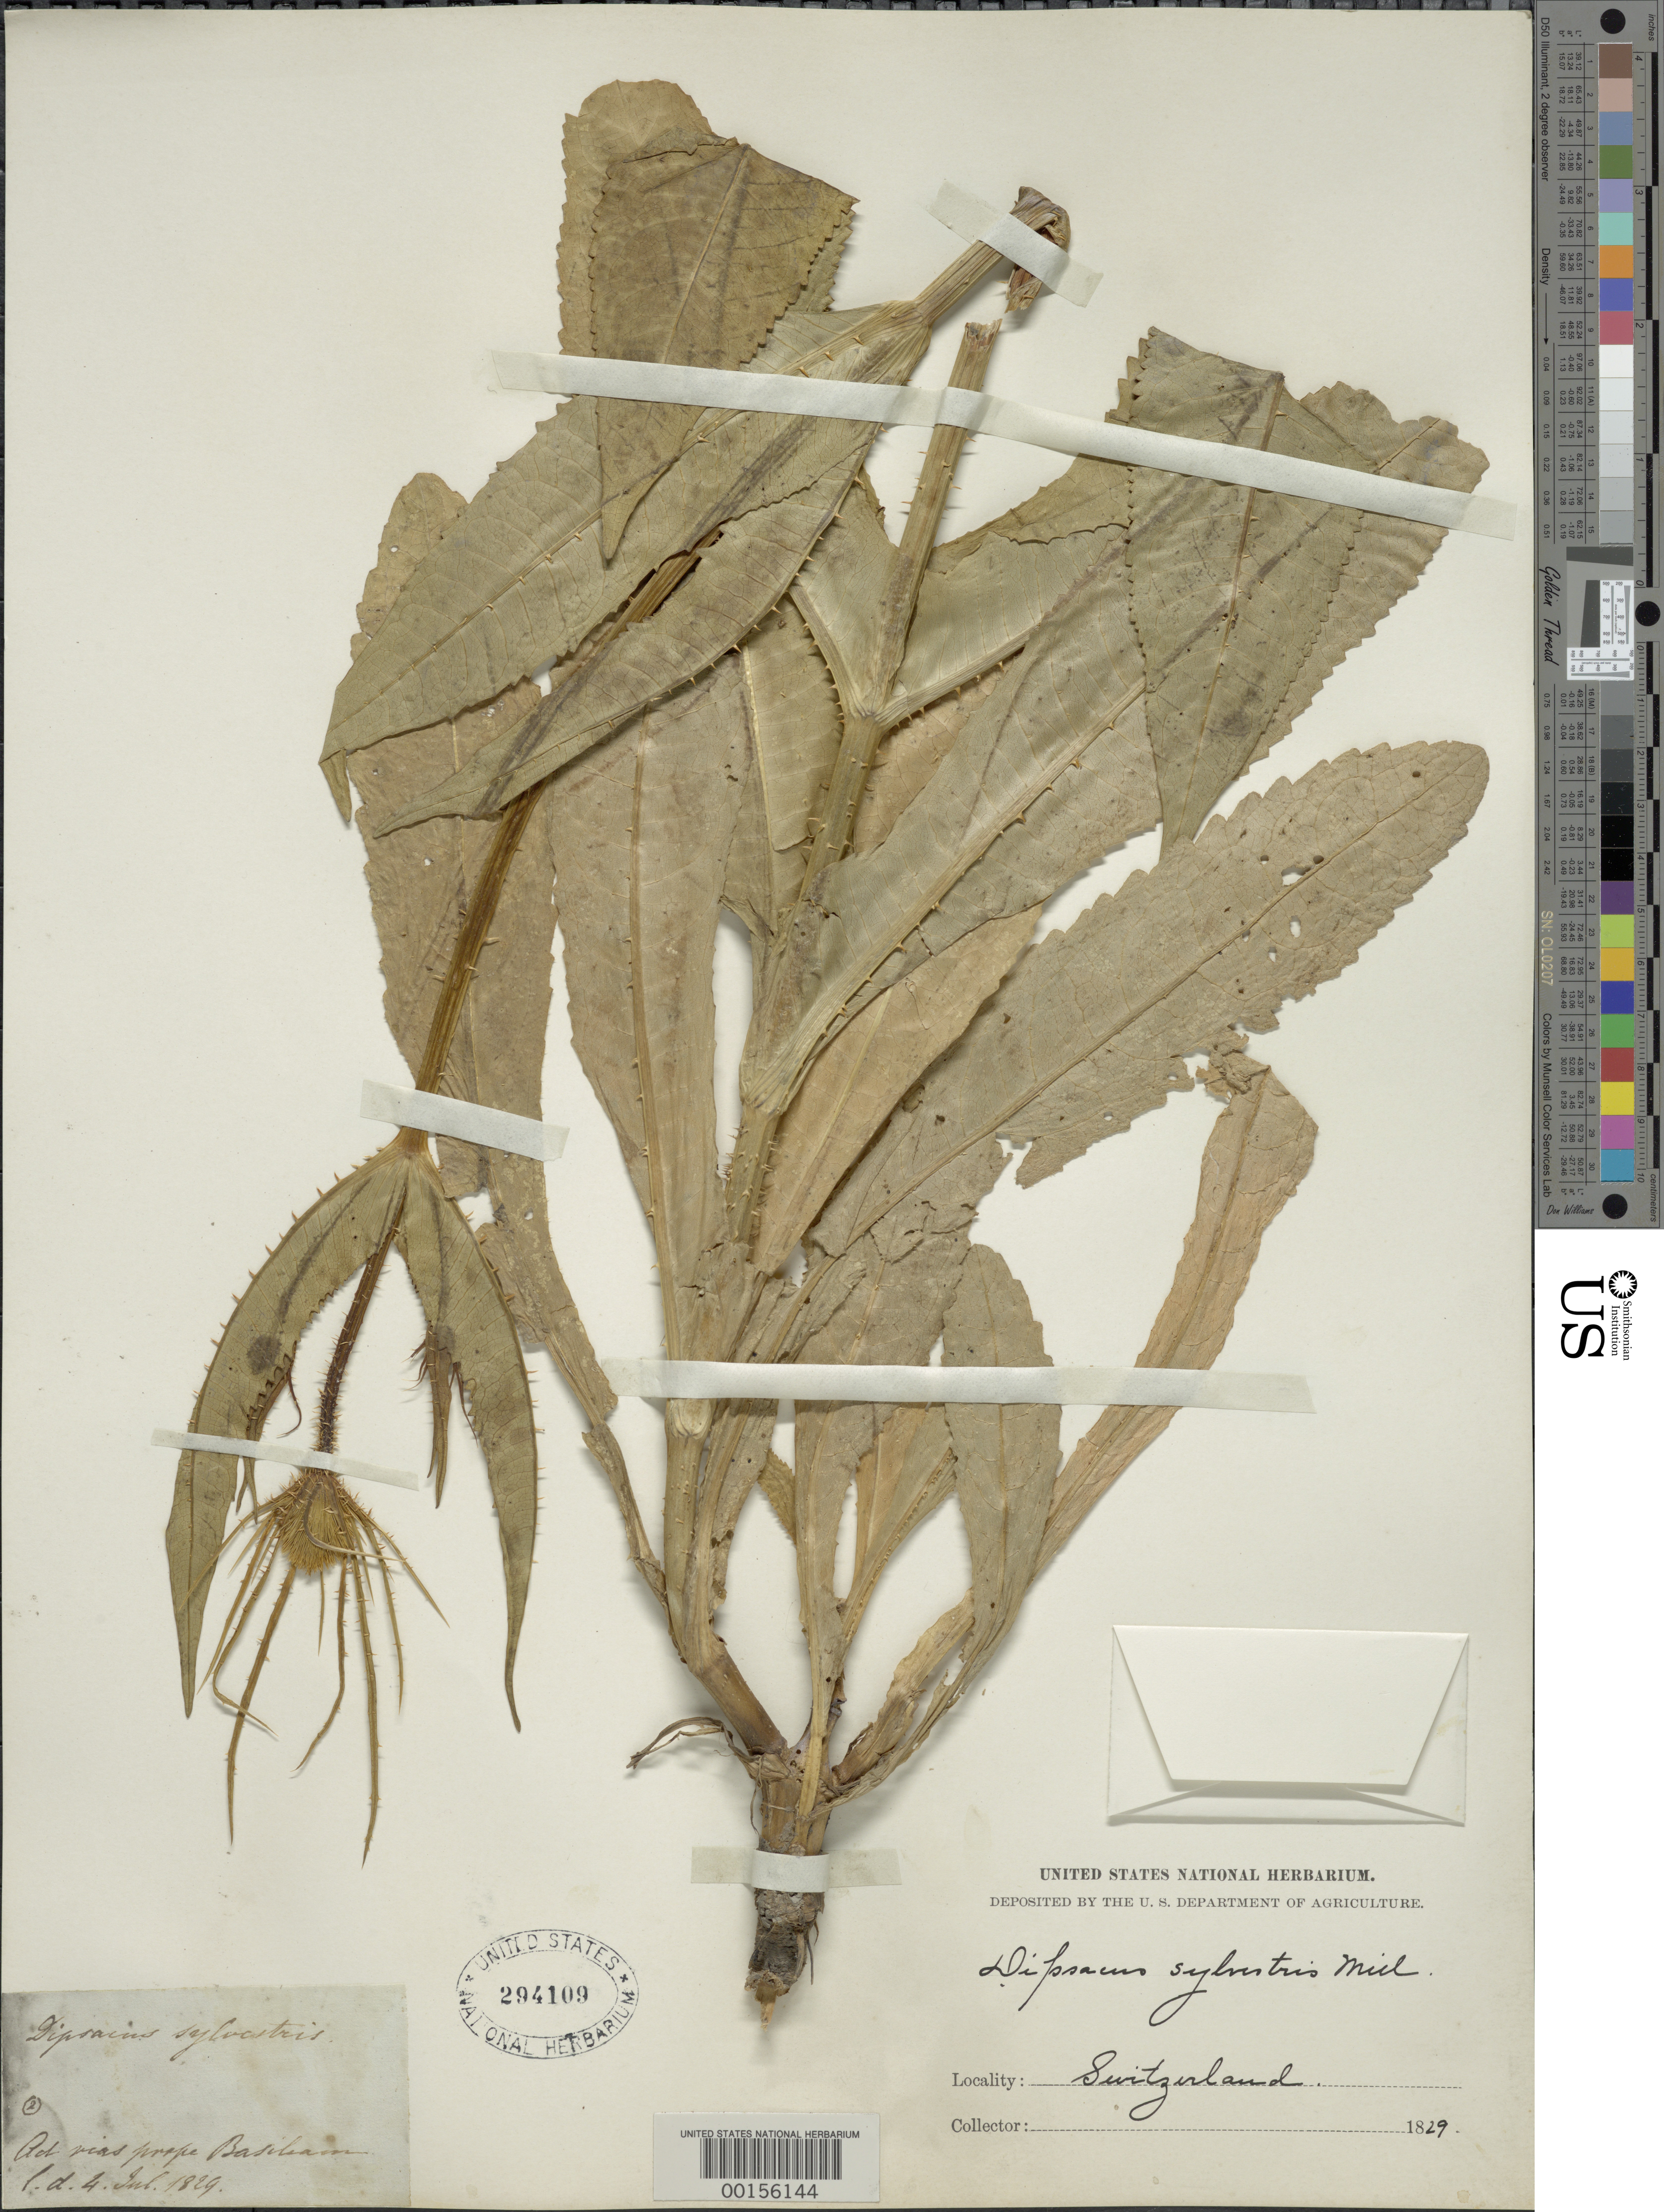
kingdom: Plantae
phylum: Tracheophyta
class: Magnoliopsida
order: Dipsacales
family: Caprifoliaceae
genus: Dipsacus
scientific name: Dipsacus sylvestris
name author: Huds.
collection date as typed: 04 Jul 1829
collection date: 1829-07-04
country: Switzerland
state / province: Basel-Stadt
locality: Basiliam (Basel)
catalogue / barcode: US 294109